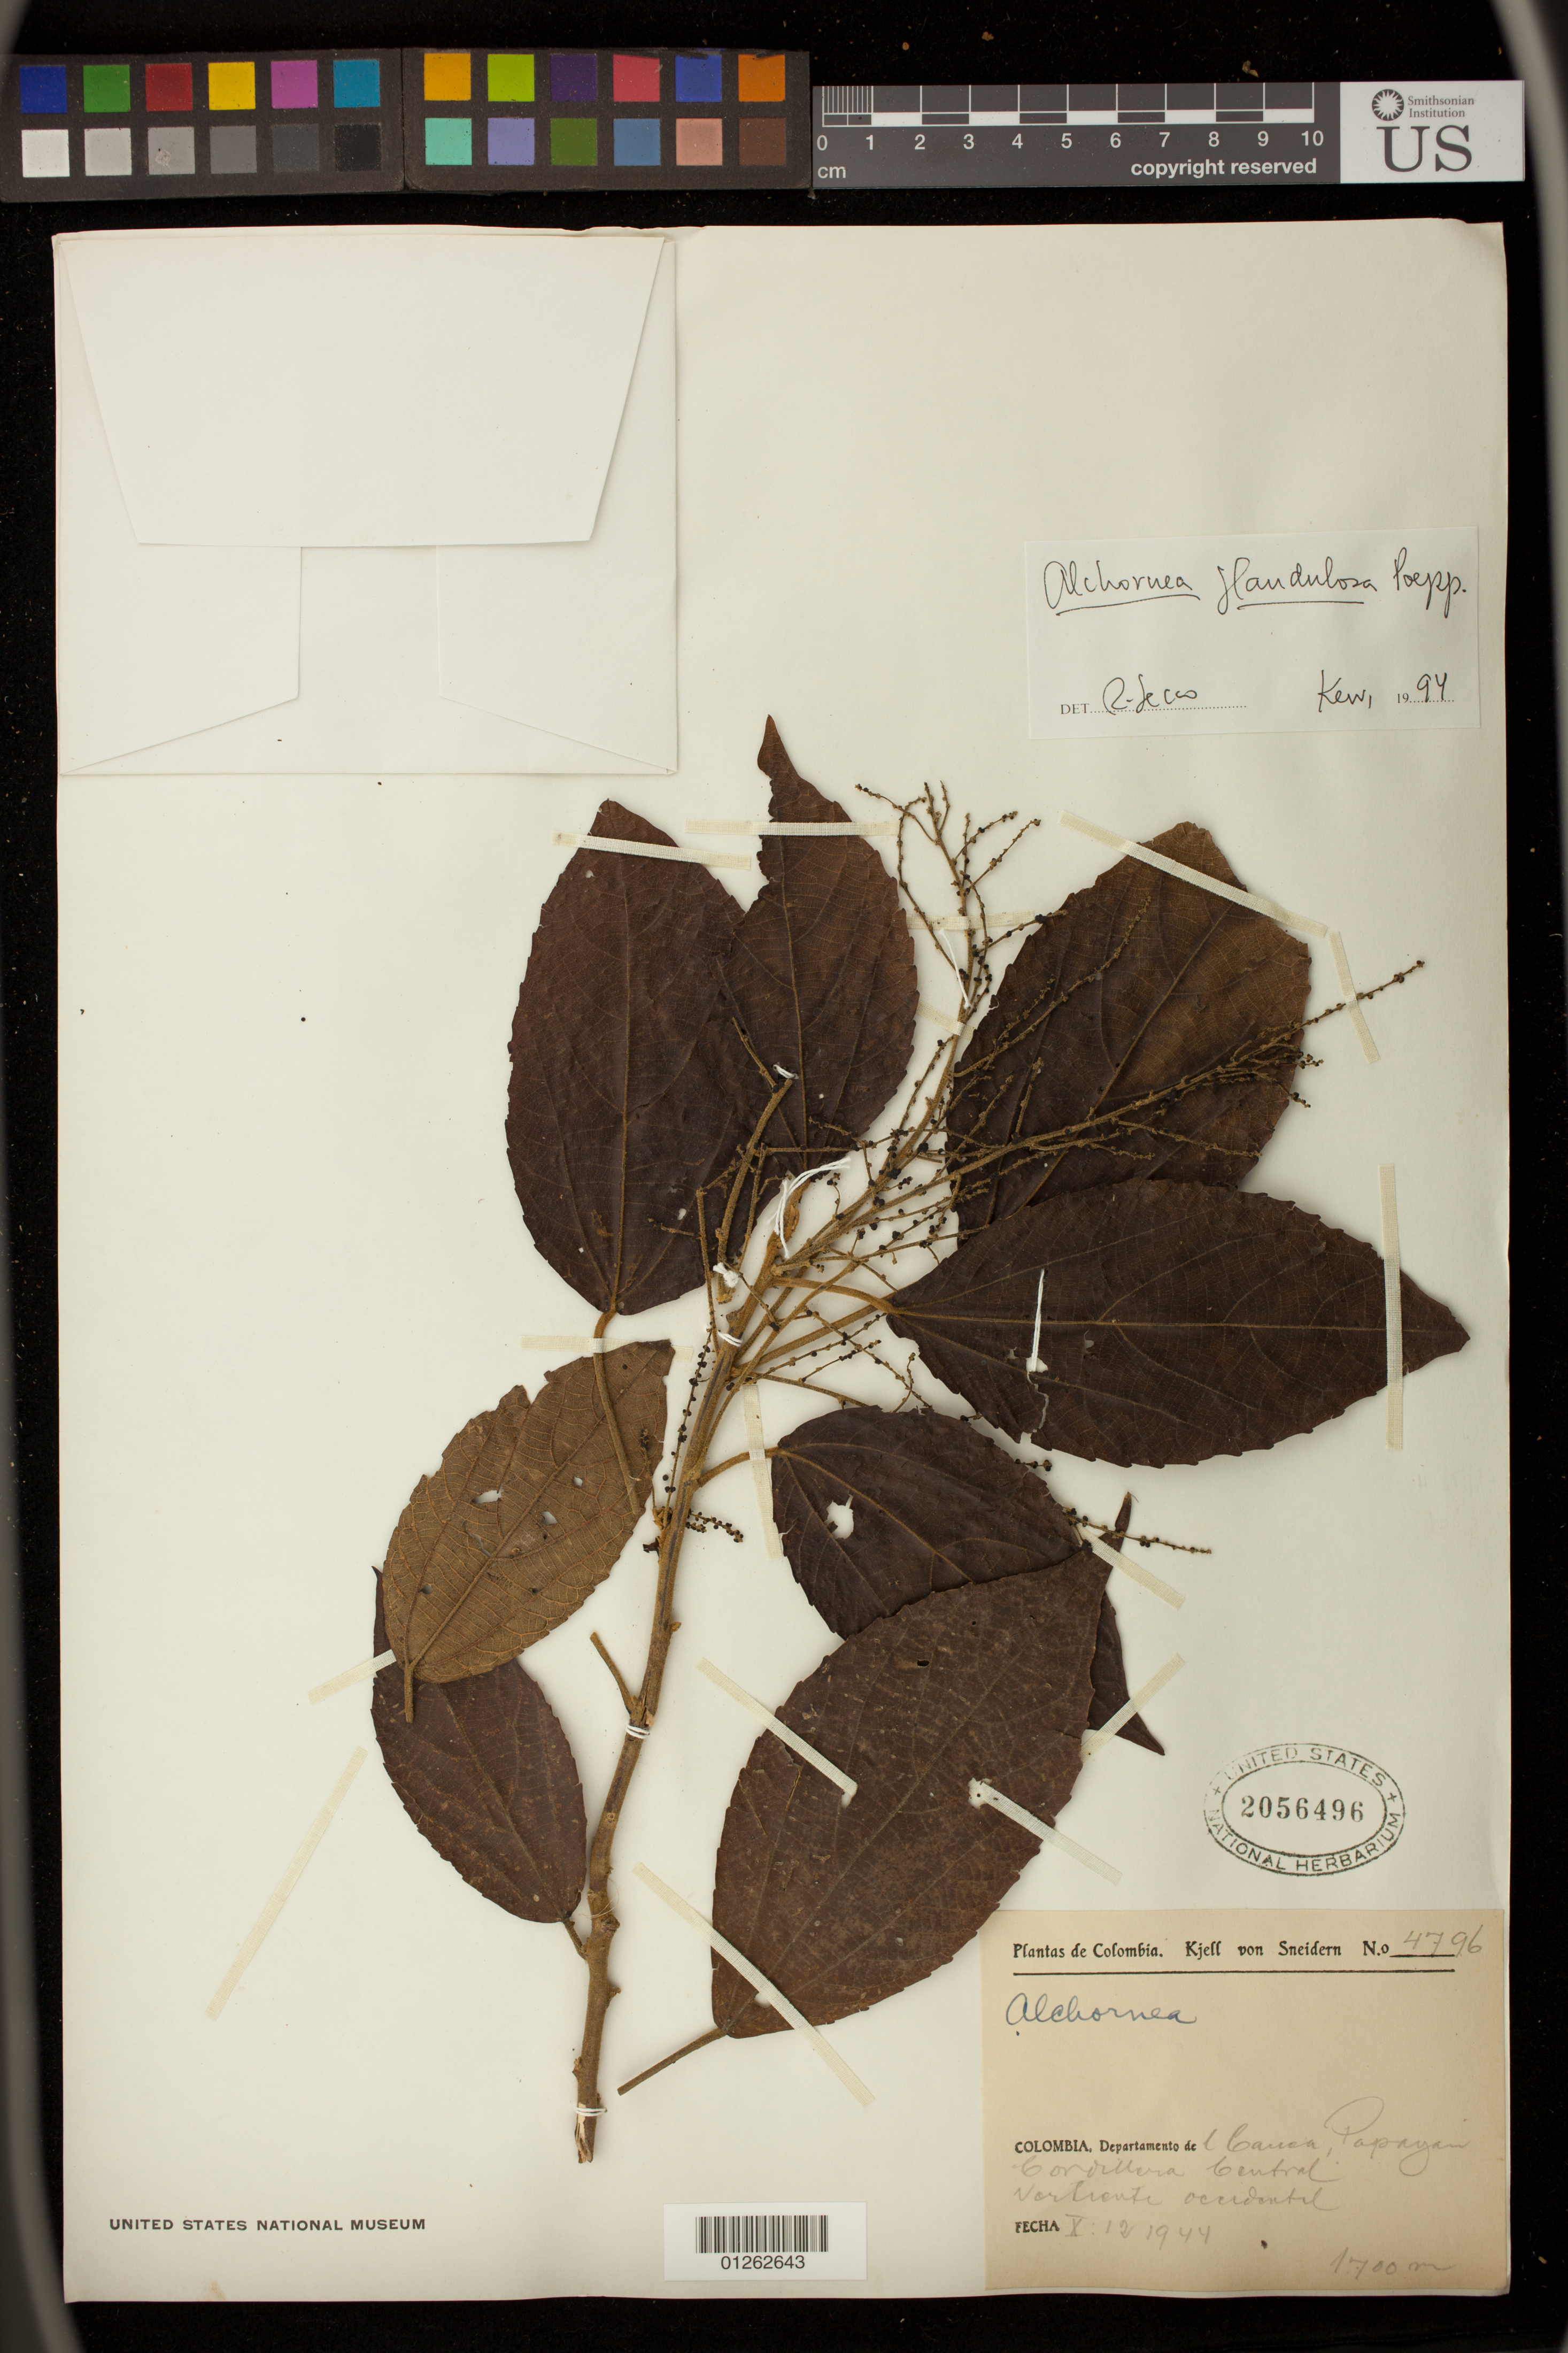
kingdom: Plantae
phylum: Tracheophyta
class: Magnoliopsida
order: Malpighiales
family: Euphorbiaceae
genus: Alchornea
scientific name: Alchornea glandulosa subsp. glandulosa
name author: Poepp.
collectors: K. von Sneidern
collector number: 4796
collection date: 1944-10-12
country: Colombia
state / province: Cauca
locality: Popayan. Cordillera Central. Vertiente Occidental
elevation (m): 1700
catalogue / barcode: US 2056496